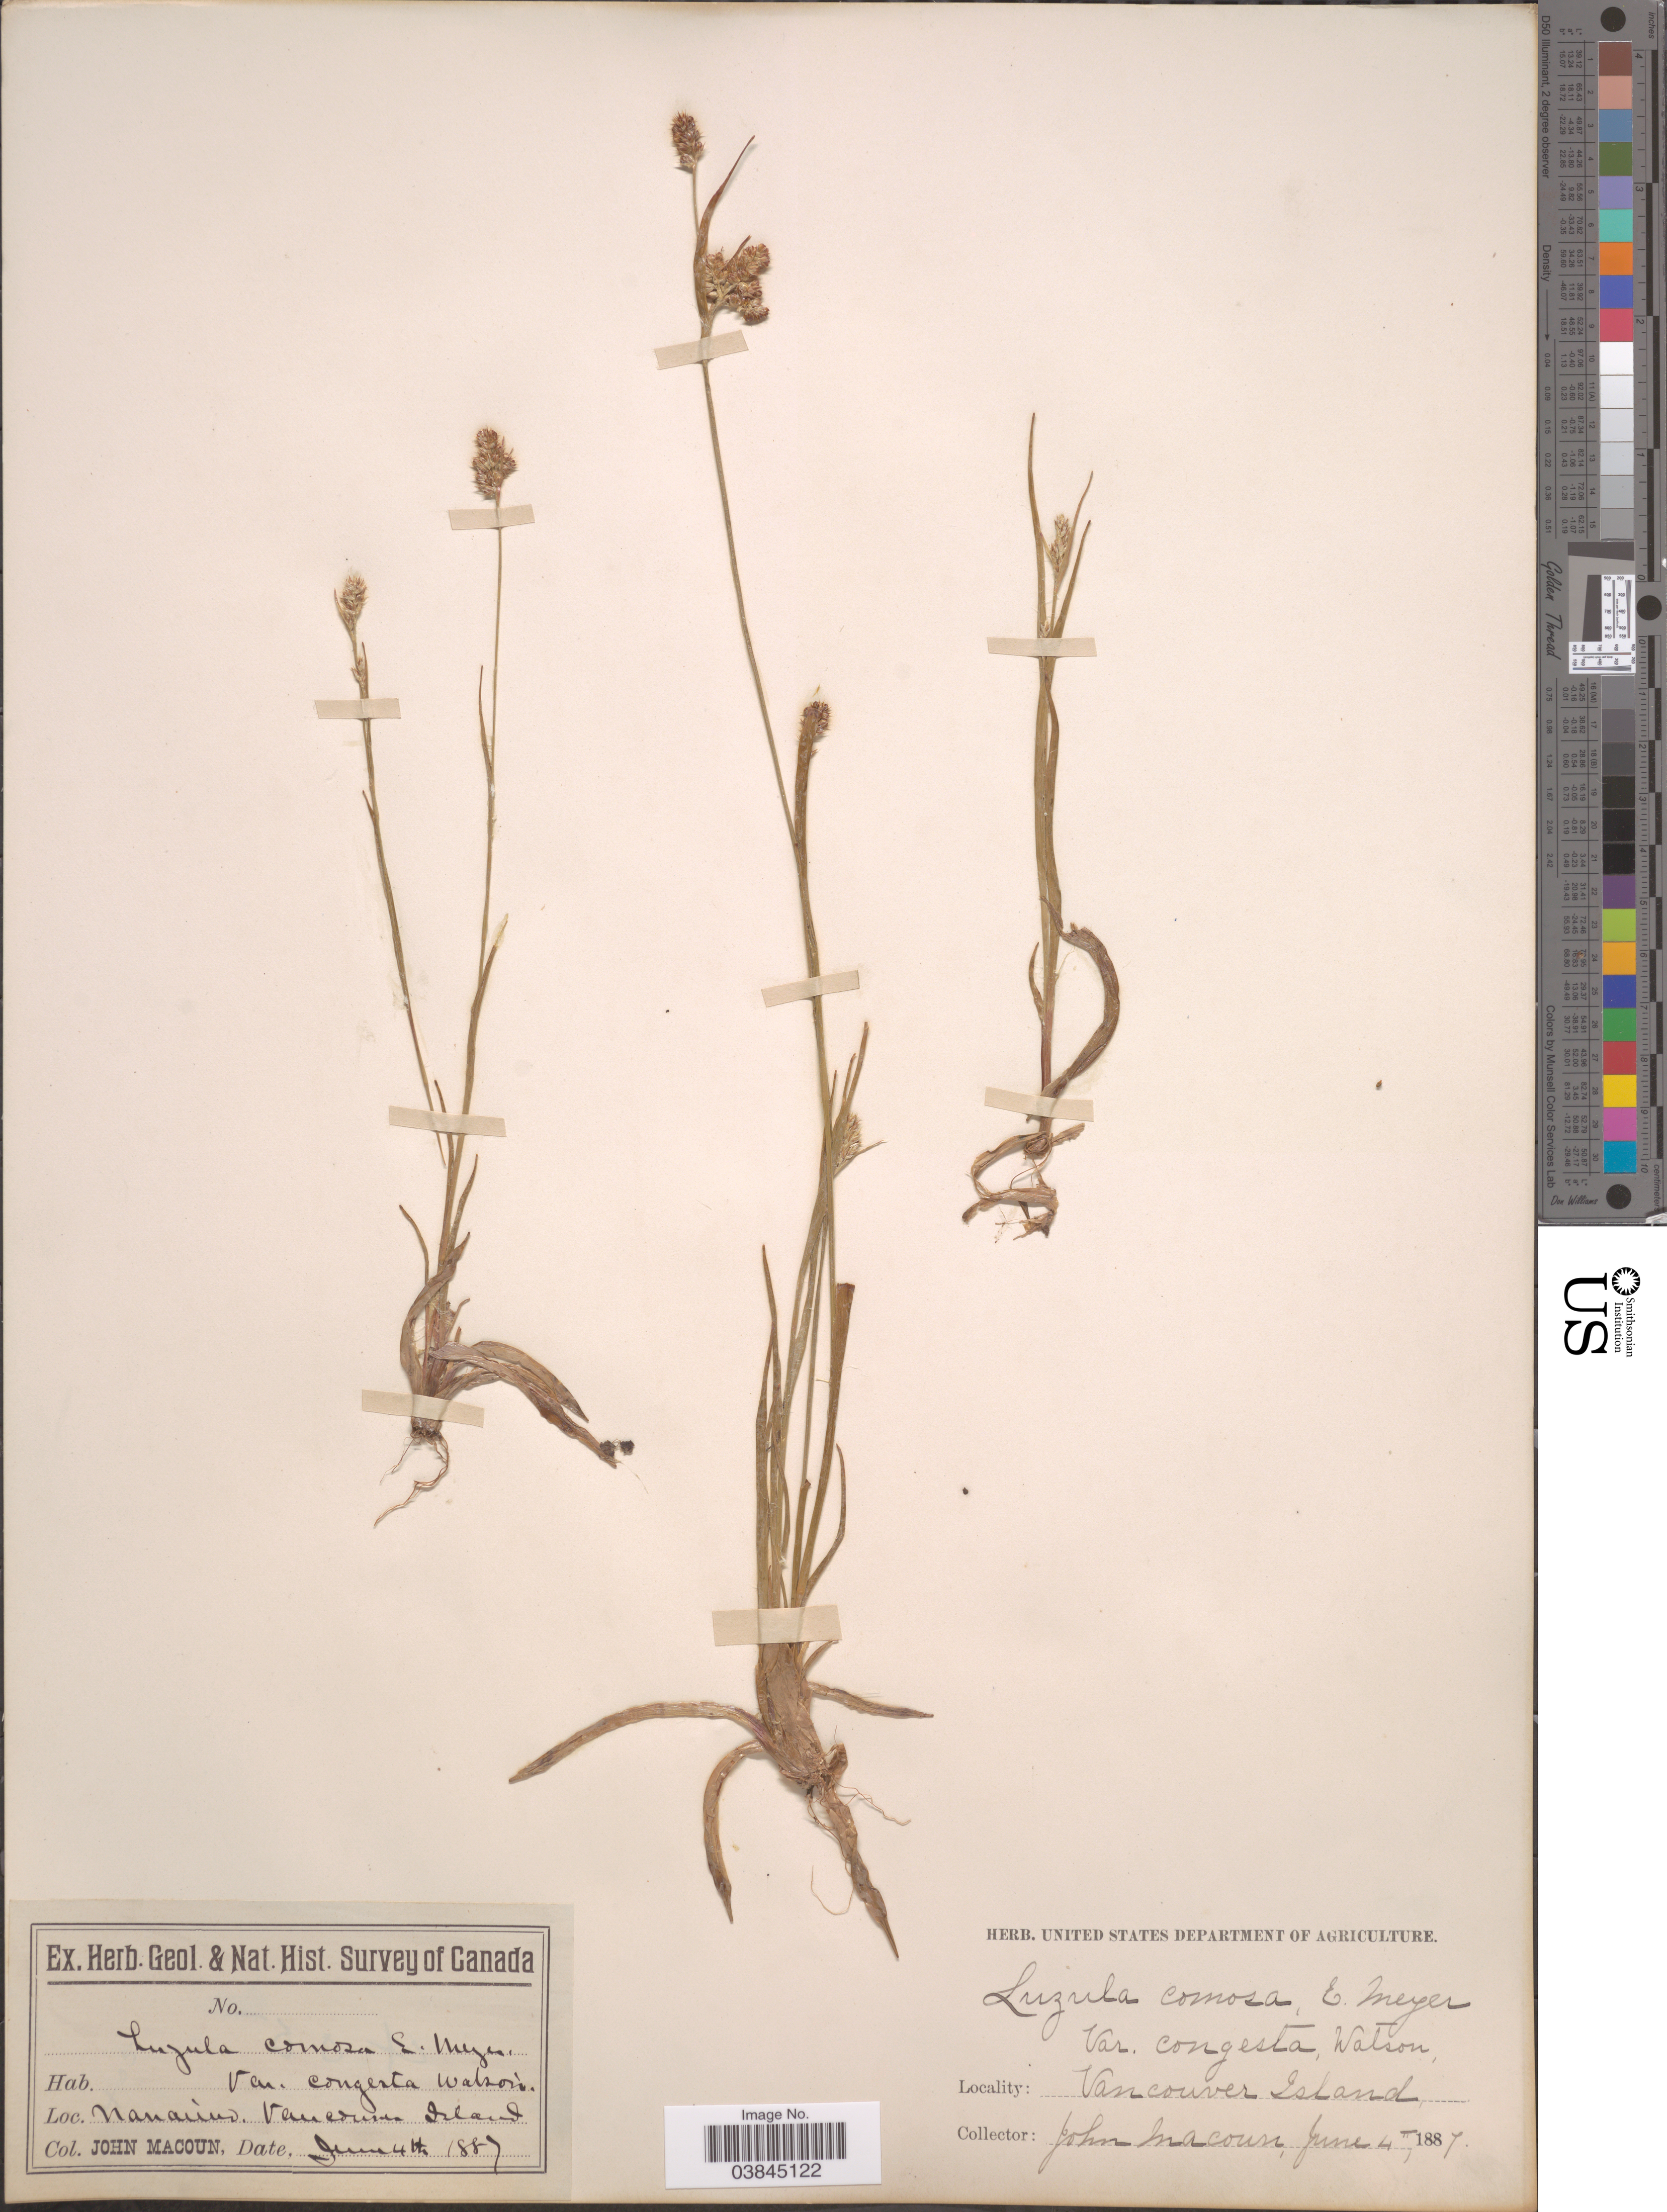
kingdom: Plantae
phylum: Tracheophyta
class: Liliopsida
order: Poales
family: Juncaceae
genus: Luzula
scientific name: Luzula campestris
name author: (L.) DC.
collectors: J. Macoun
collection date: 1887-06-04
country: Canada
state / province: British Columbia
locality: Nanaimo. Vancouver Island.